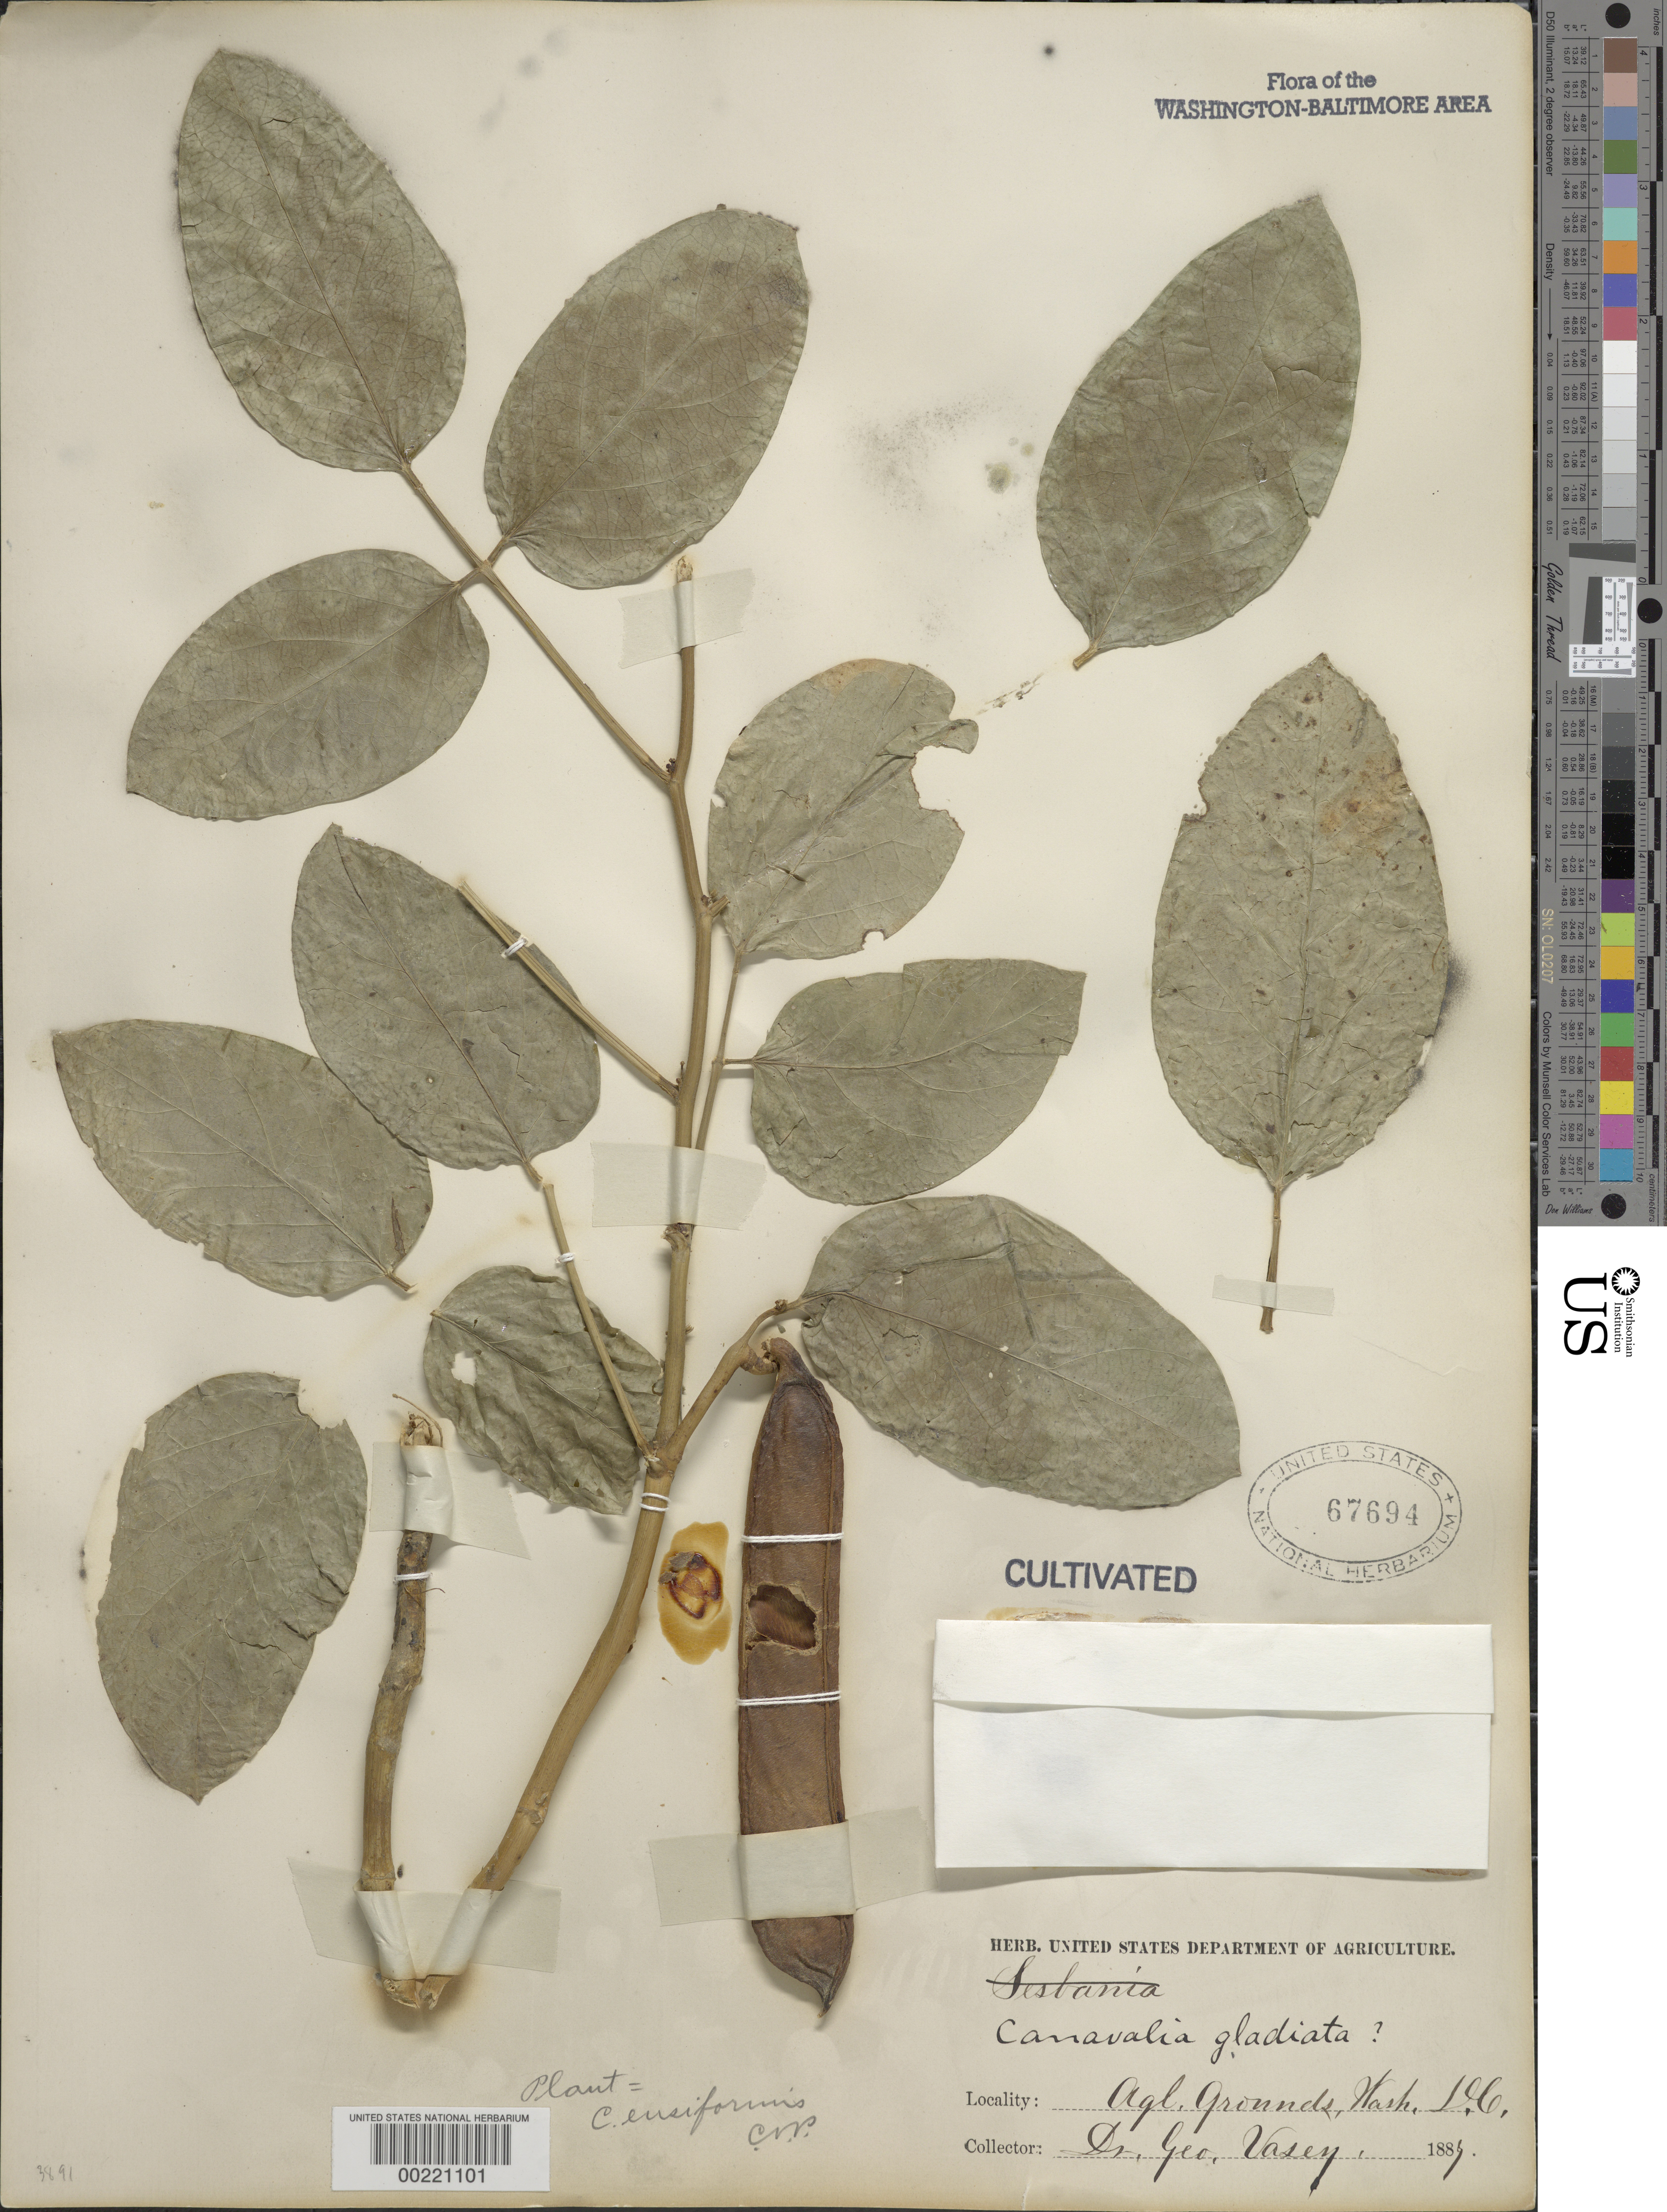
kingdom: Plantae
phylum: Tracheophyta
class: Magnoliopsida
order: Fabales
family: Fabaceae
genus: Canavalia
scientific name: Canavalia ensiformis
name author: (L.) DC.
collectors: G. R. Vasey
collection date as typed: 1887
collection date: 1887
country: United States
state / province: District of Columbia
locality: Department of Agriculture Grounds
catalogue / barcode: US 67694